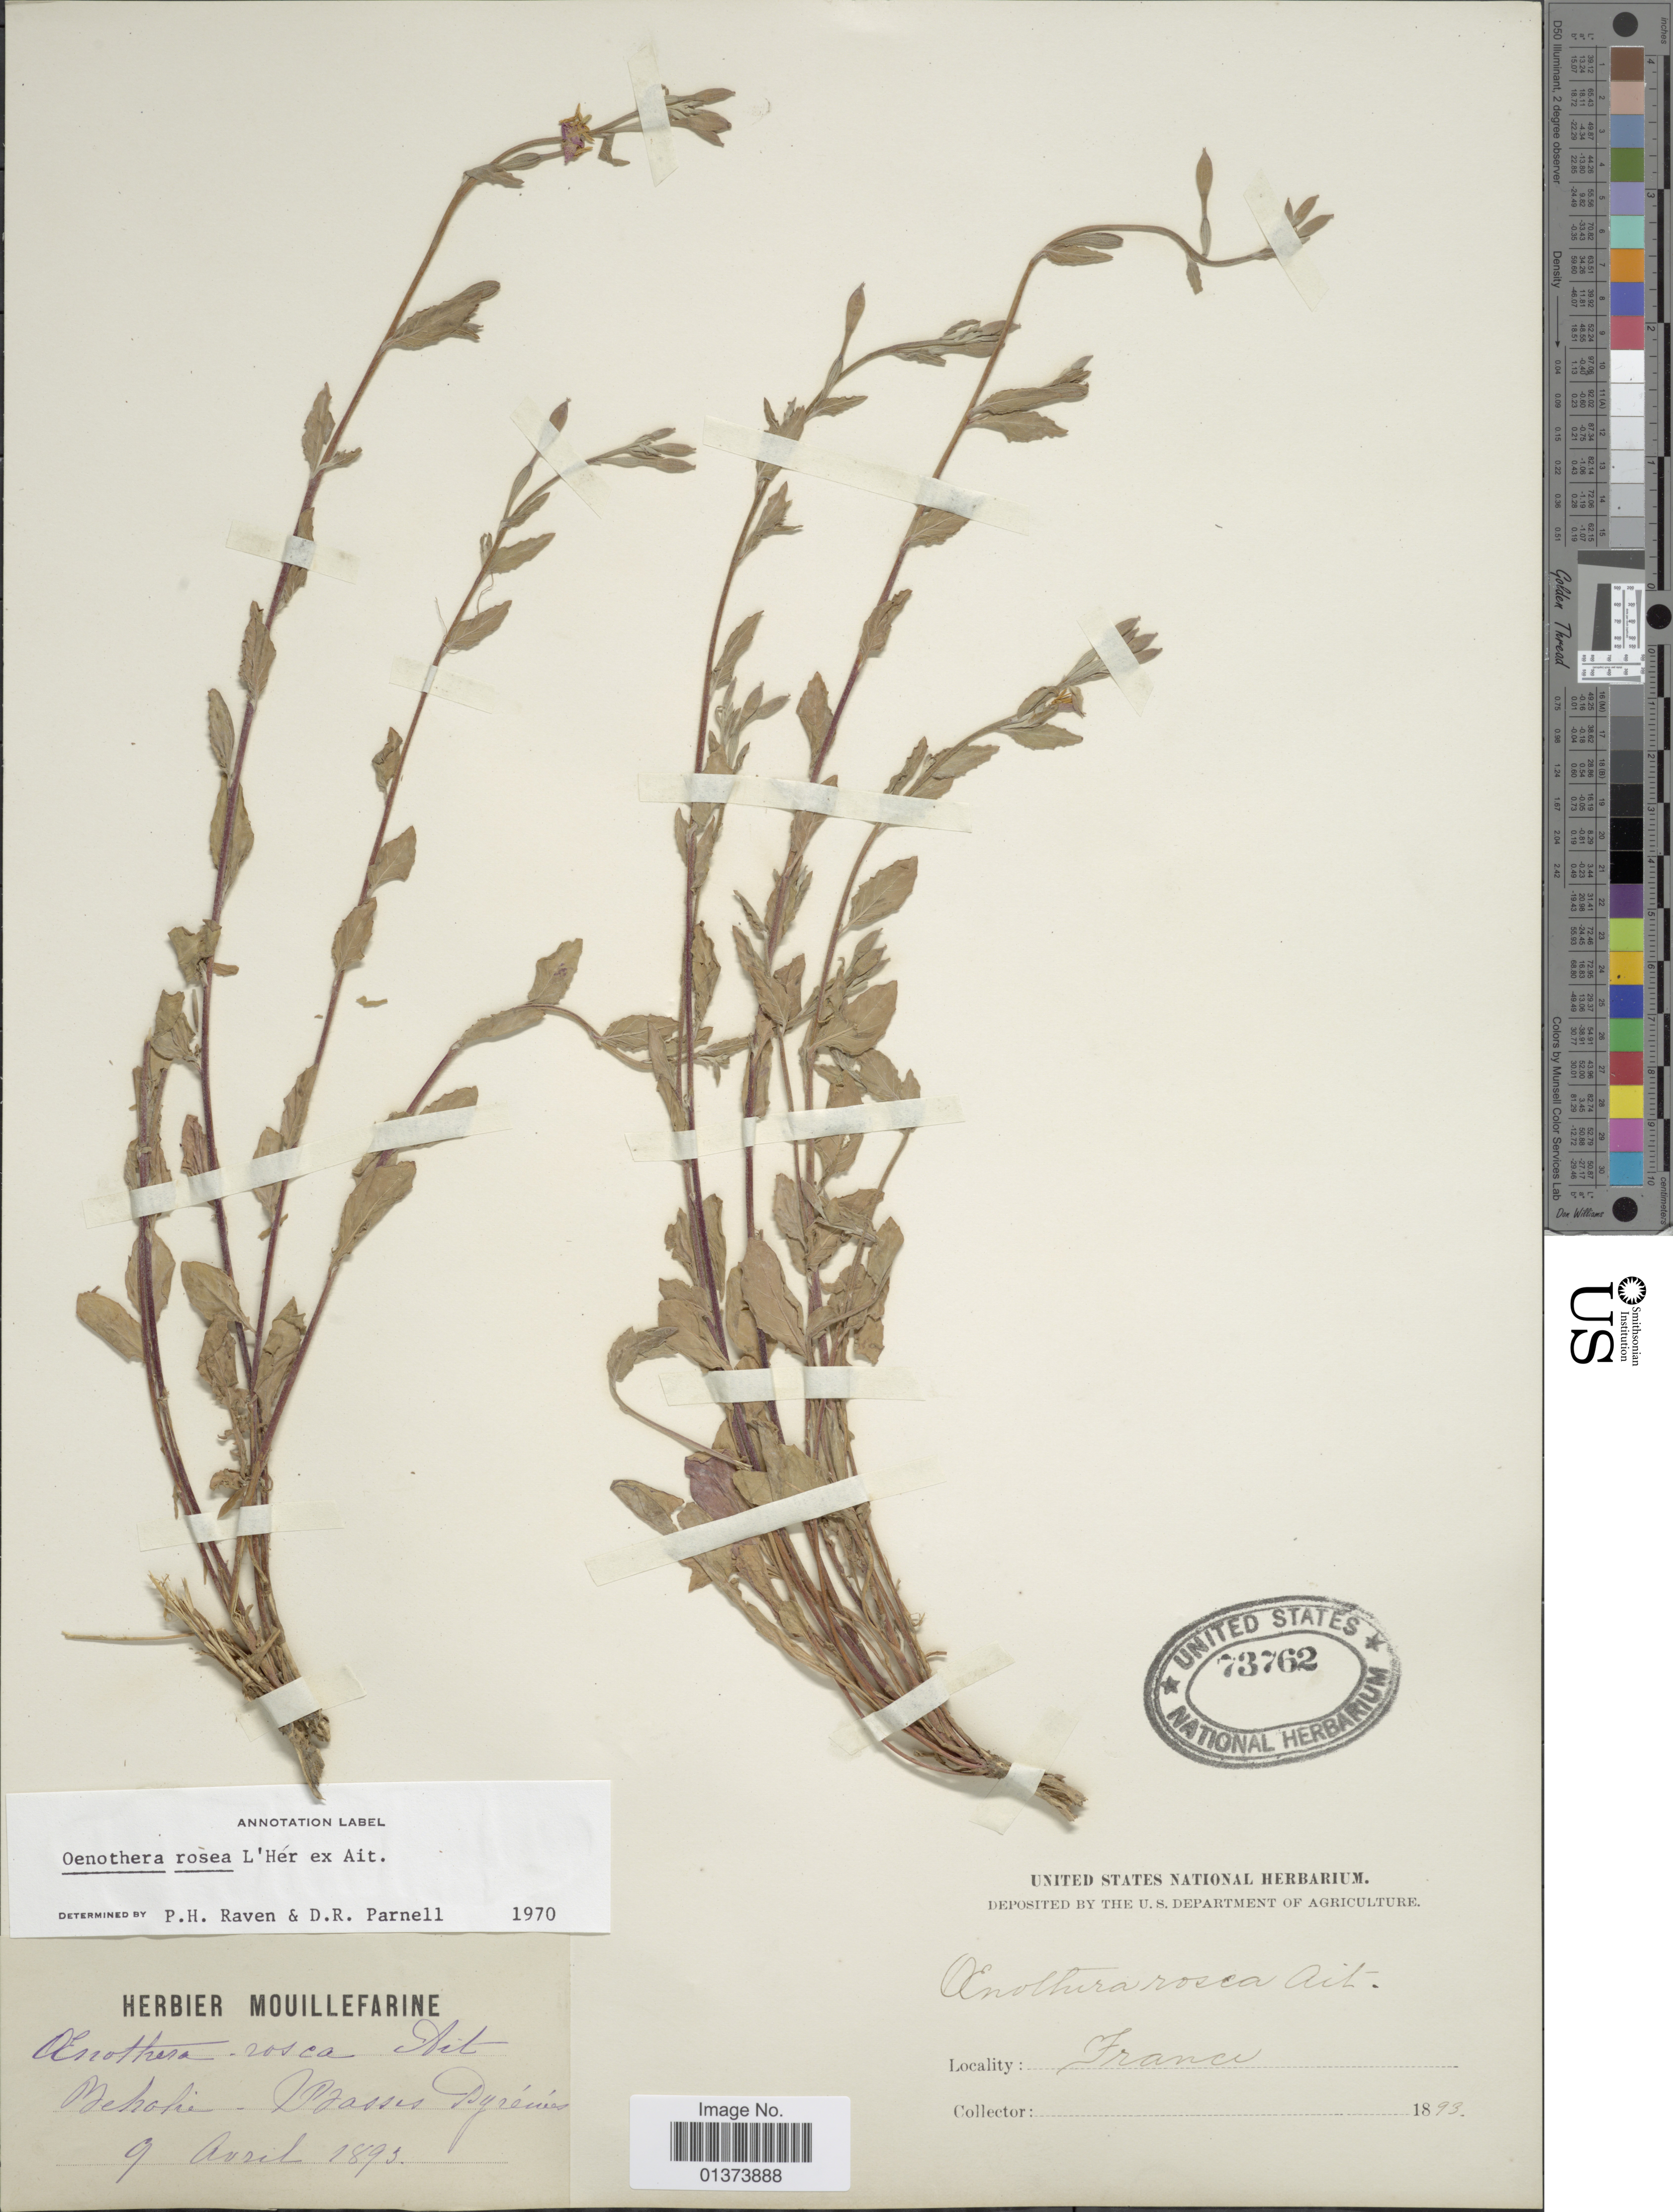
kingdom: Plantae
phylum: Tracheophyta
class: Magnoliopsida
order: Myrtales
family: Onagraceae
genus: Oenothera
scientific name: Oenothera rosea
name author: L'Hér. ex Aiton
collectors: ex herb. Mouillefarine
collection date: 1893-04-09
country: France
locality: Mehohe [interpreted] - Basses Pyrénées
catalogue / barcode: US 73762